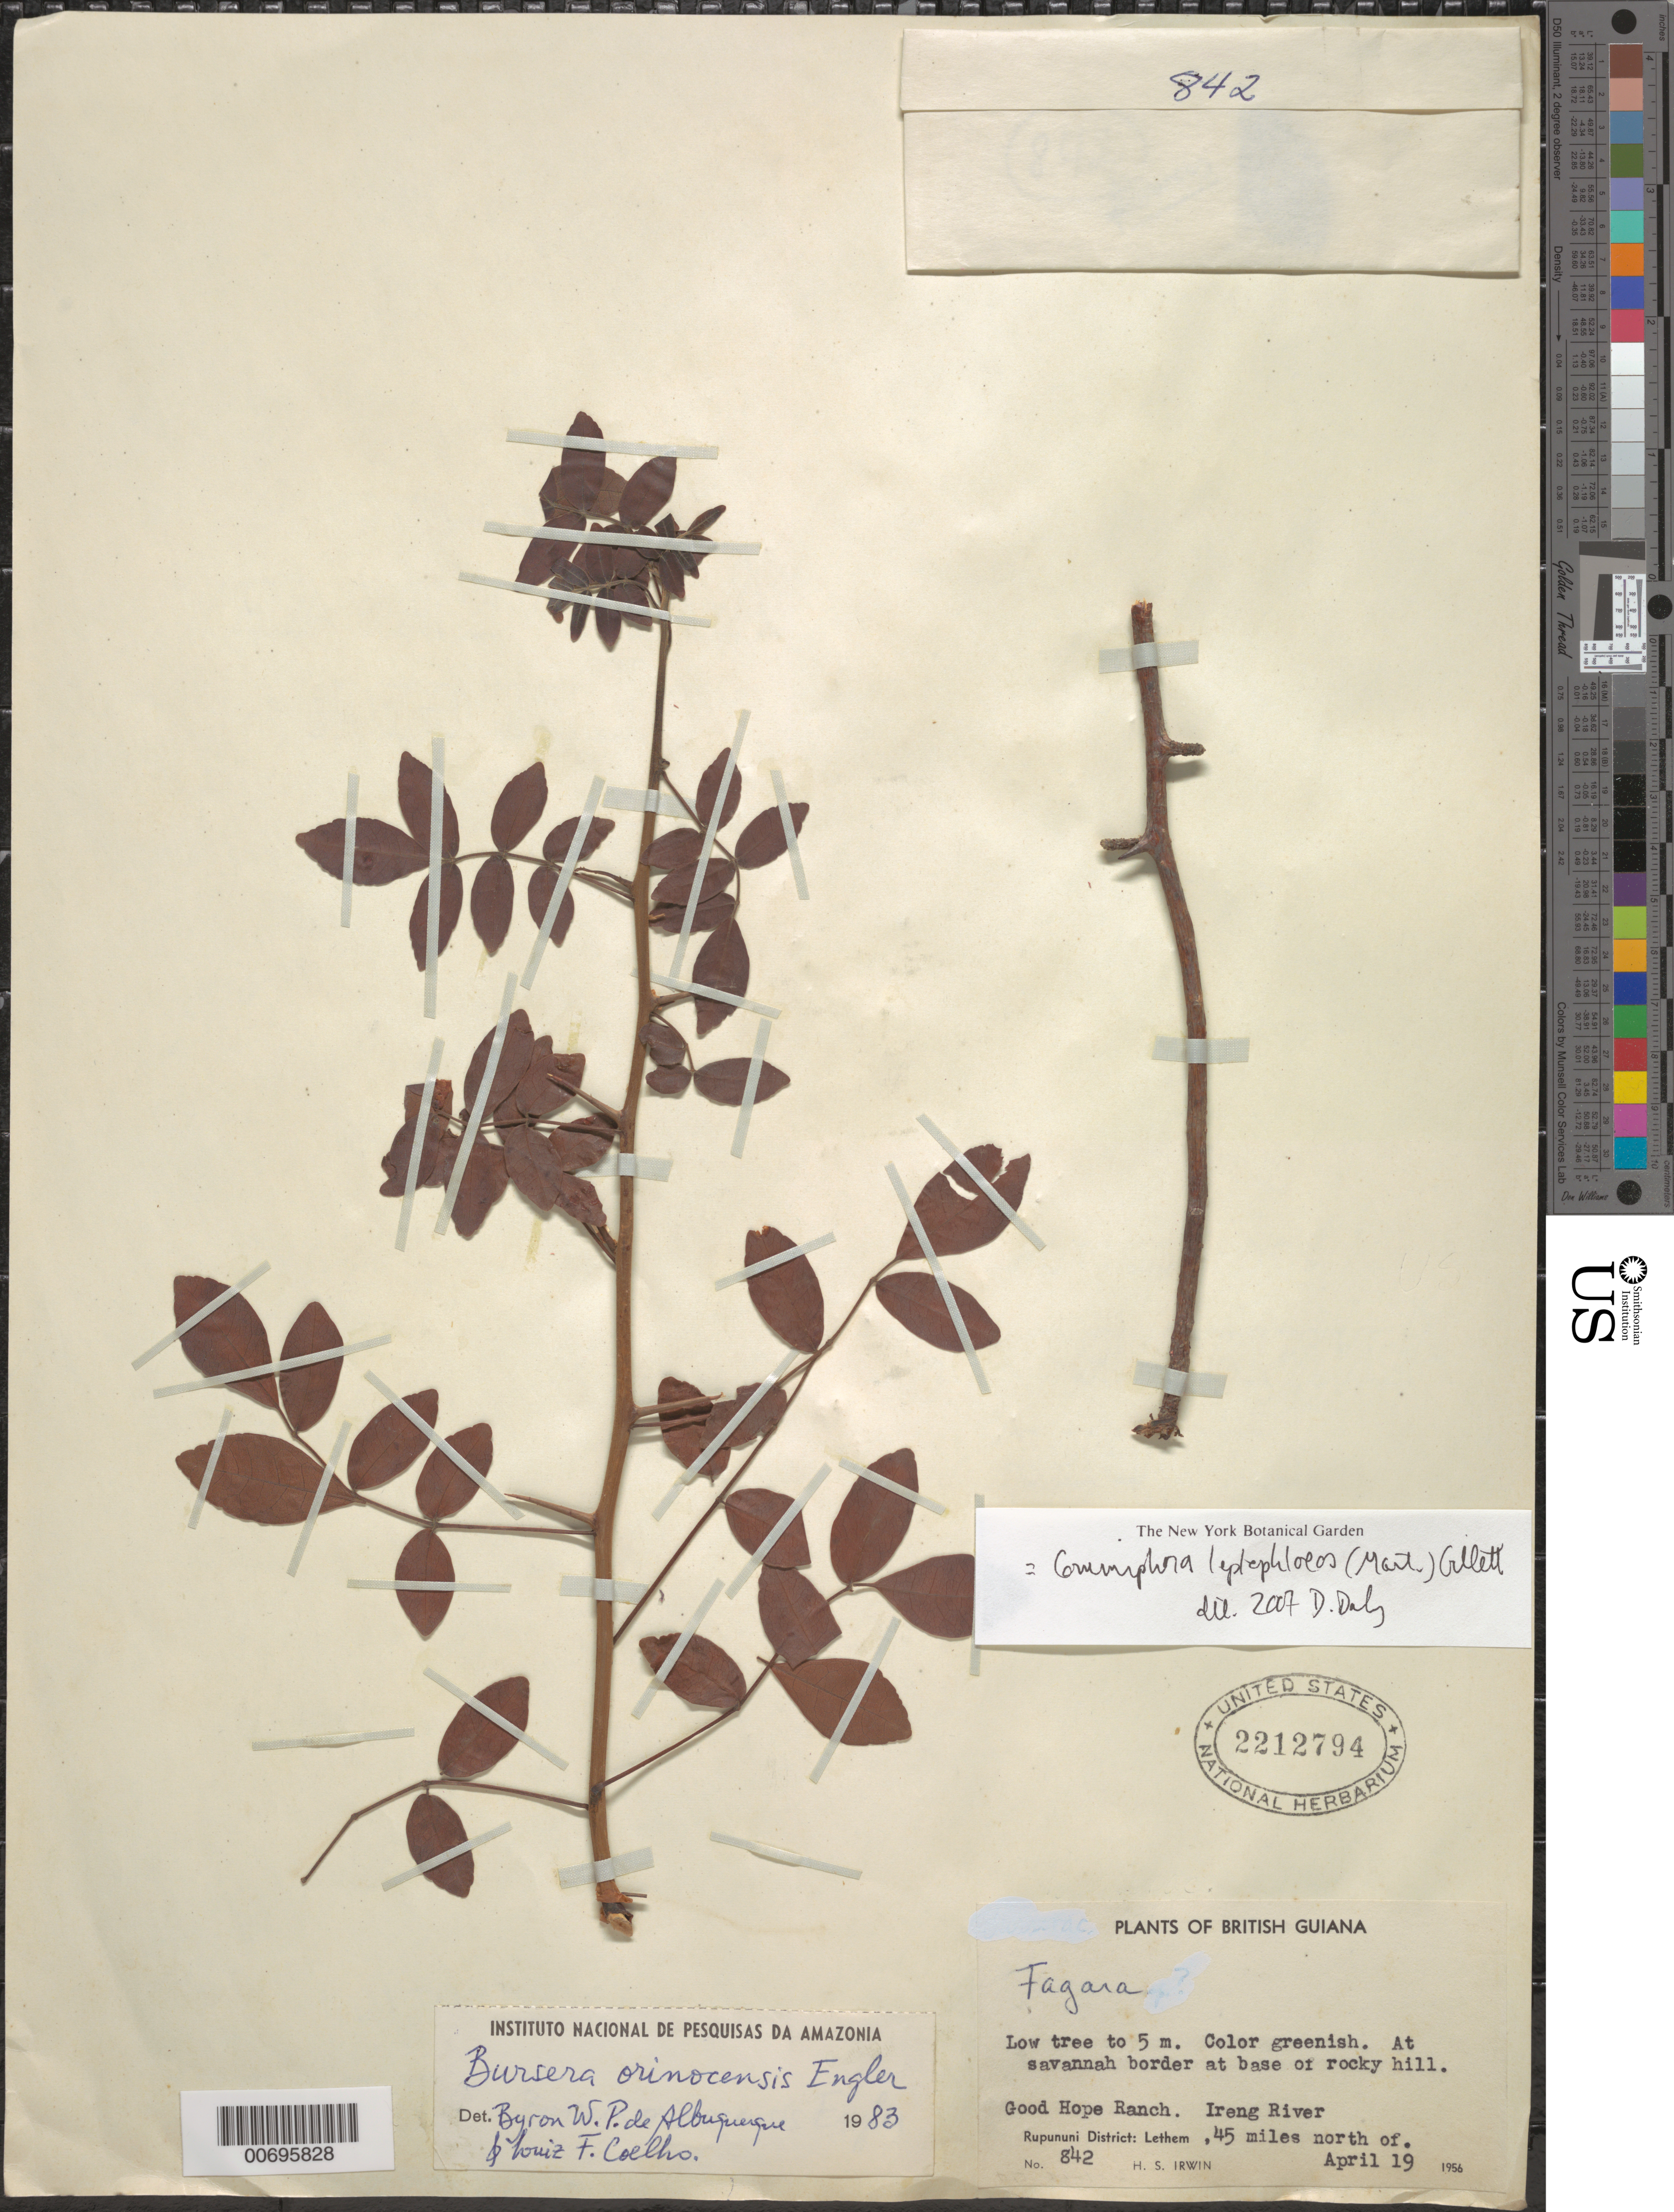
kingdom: Plantae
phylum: Tracheophyta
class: Magnoliopsida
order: Sapindales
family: Burseraceae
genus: Commiphora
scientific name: Commiphora leptophloeos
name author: (Mart.) J.B. Gillett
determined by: Daly, D. C.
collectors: H. Irwin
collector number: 842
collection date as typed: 19-Apr-56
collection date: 1956-04-19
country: Guyana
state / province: U. Takutu-U. Essequibo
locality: Good Hope Ranch, 45 mi. N of Lethem, east bank of Takutu R.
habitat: Savanna border at base of rocky hill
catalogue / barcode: US 2212794